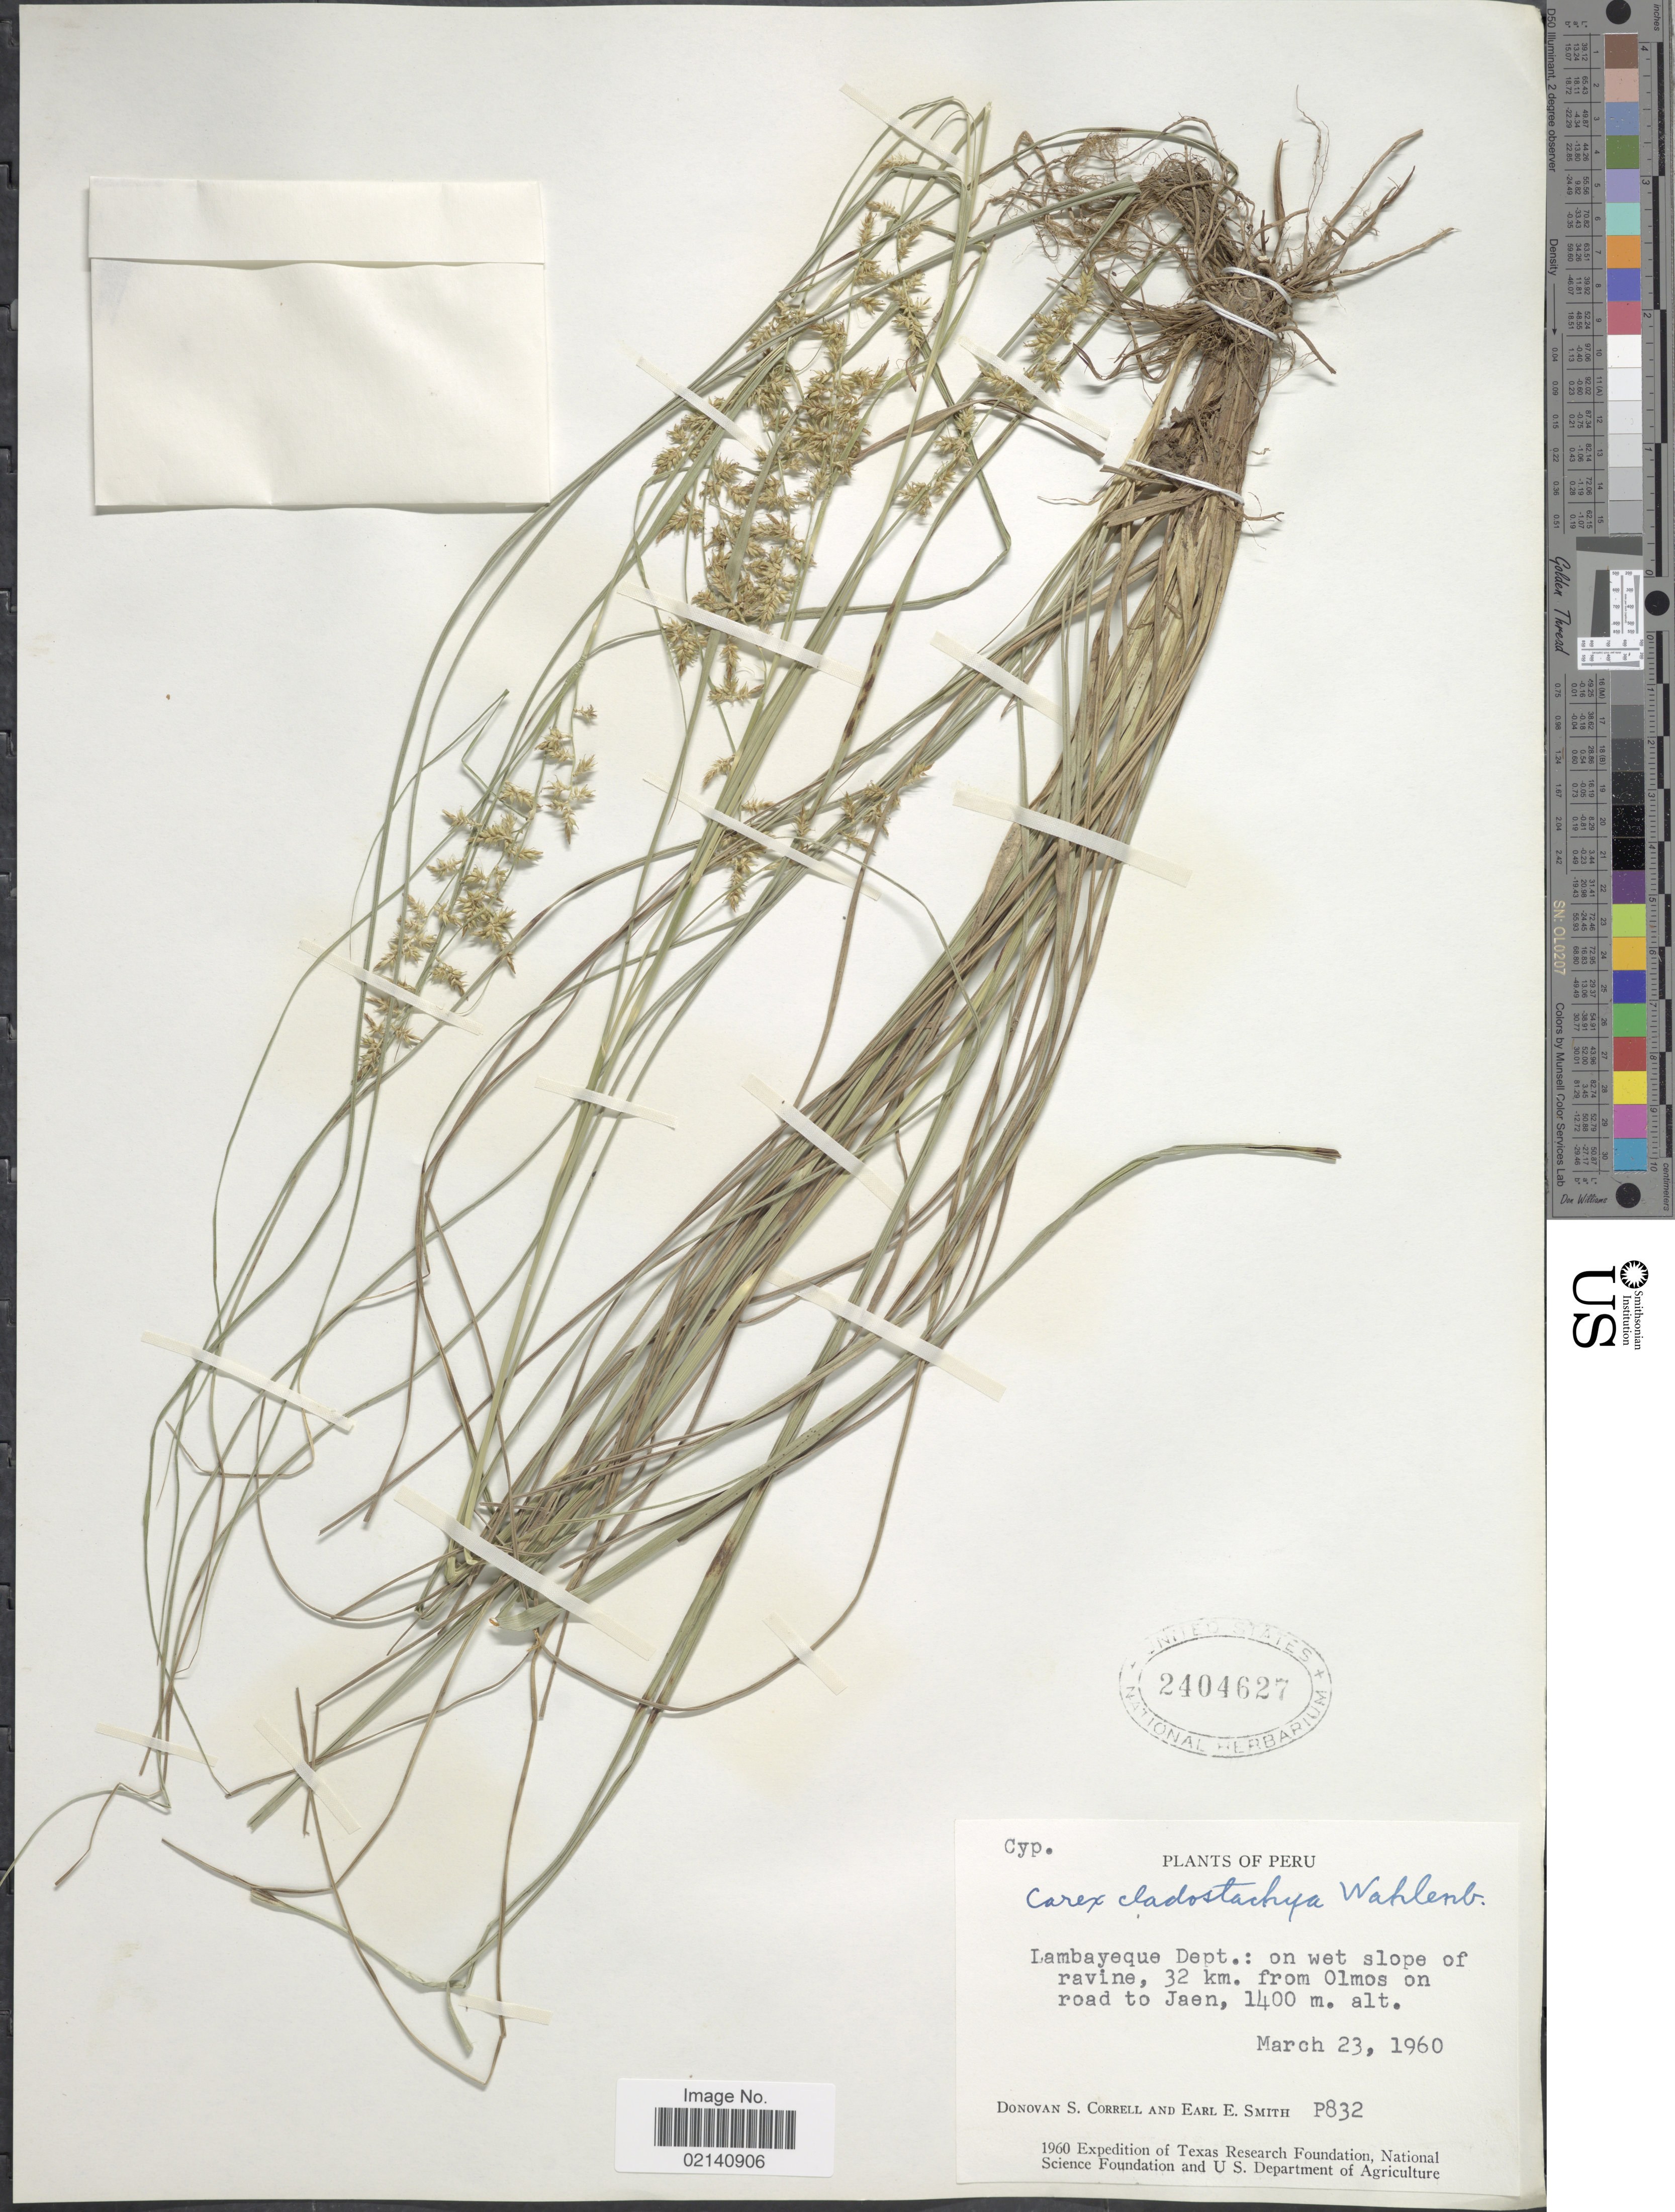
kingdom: Plantae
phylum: Tracheophyta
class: Liliopsida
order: Poales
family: Cyperaceae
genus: Carex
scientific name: Carex polystachya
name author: Sw. ex Wahlenb.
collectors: D. S. Correll & E. E. Smith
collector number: P832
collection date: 1960-03-23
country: Peru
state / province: Lambayeque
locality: On wet slope of ravine, 32 km. from Olmos on road to Jaen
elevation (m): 1400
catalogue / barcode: US 2404627